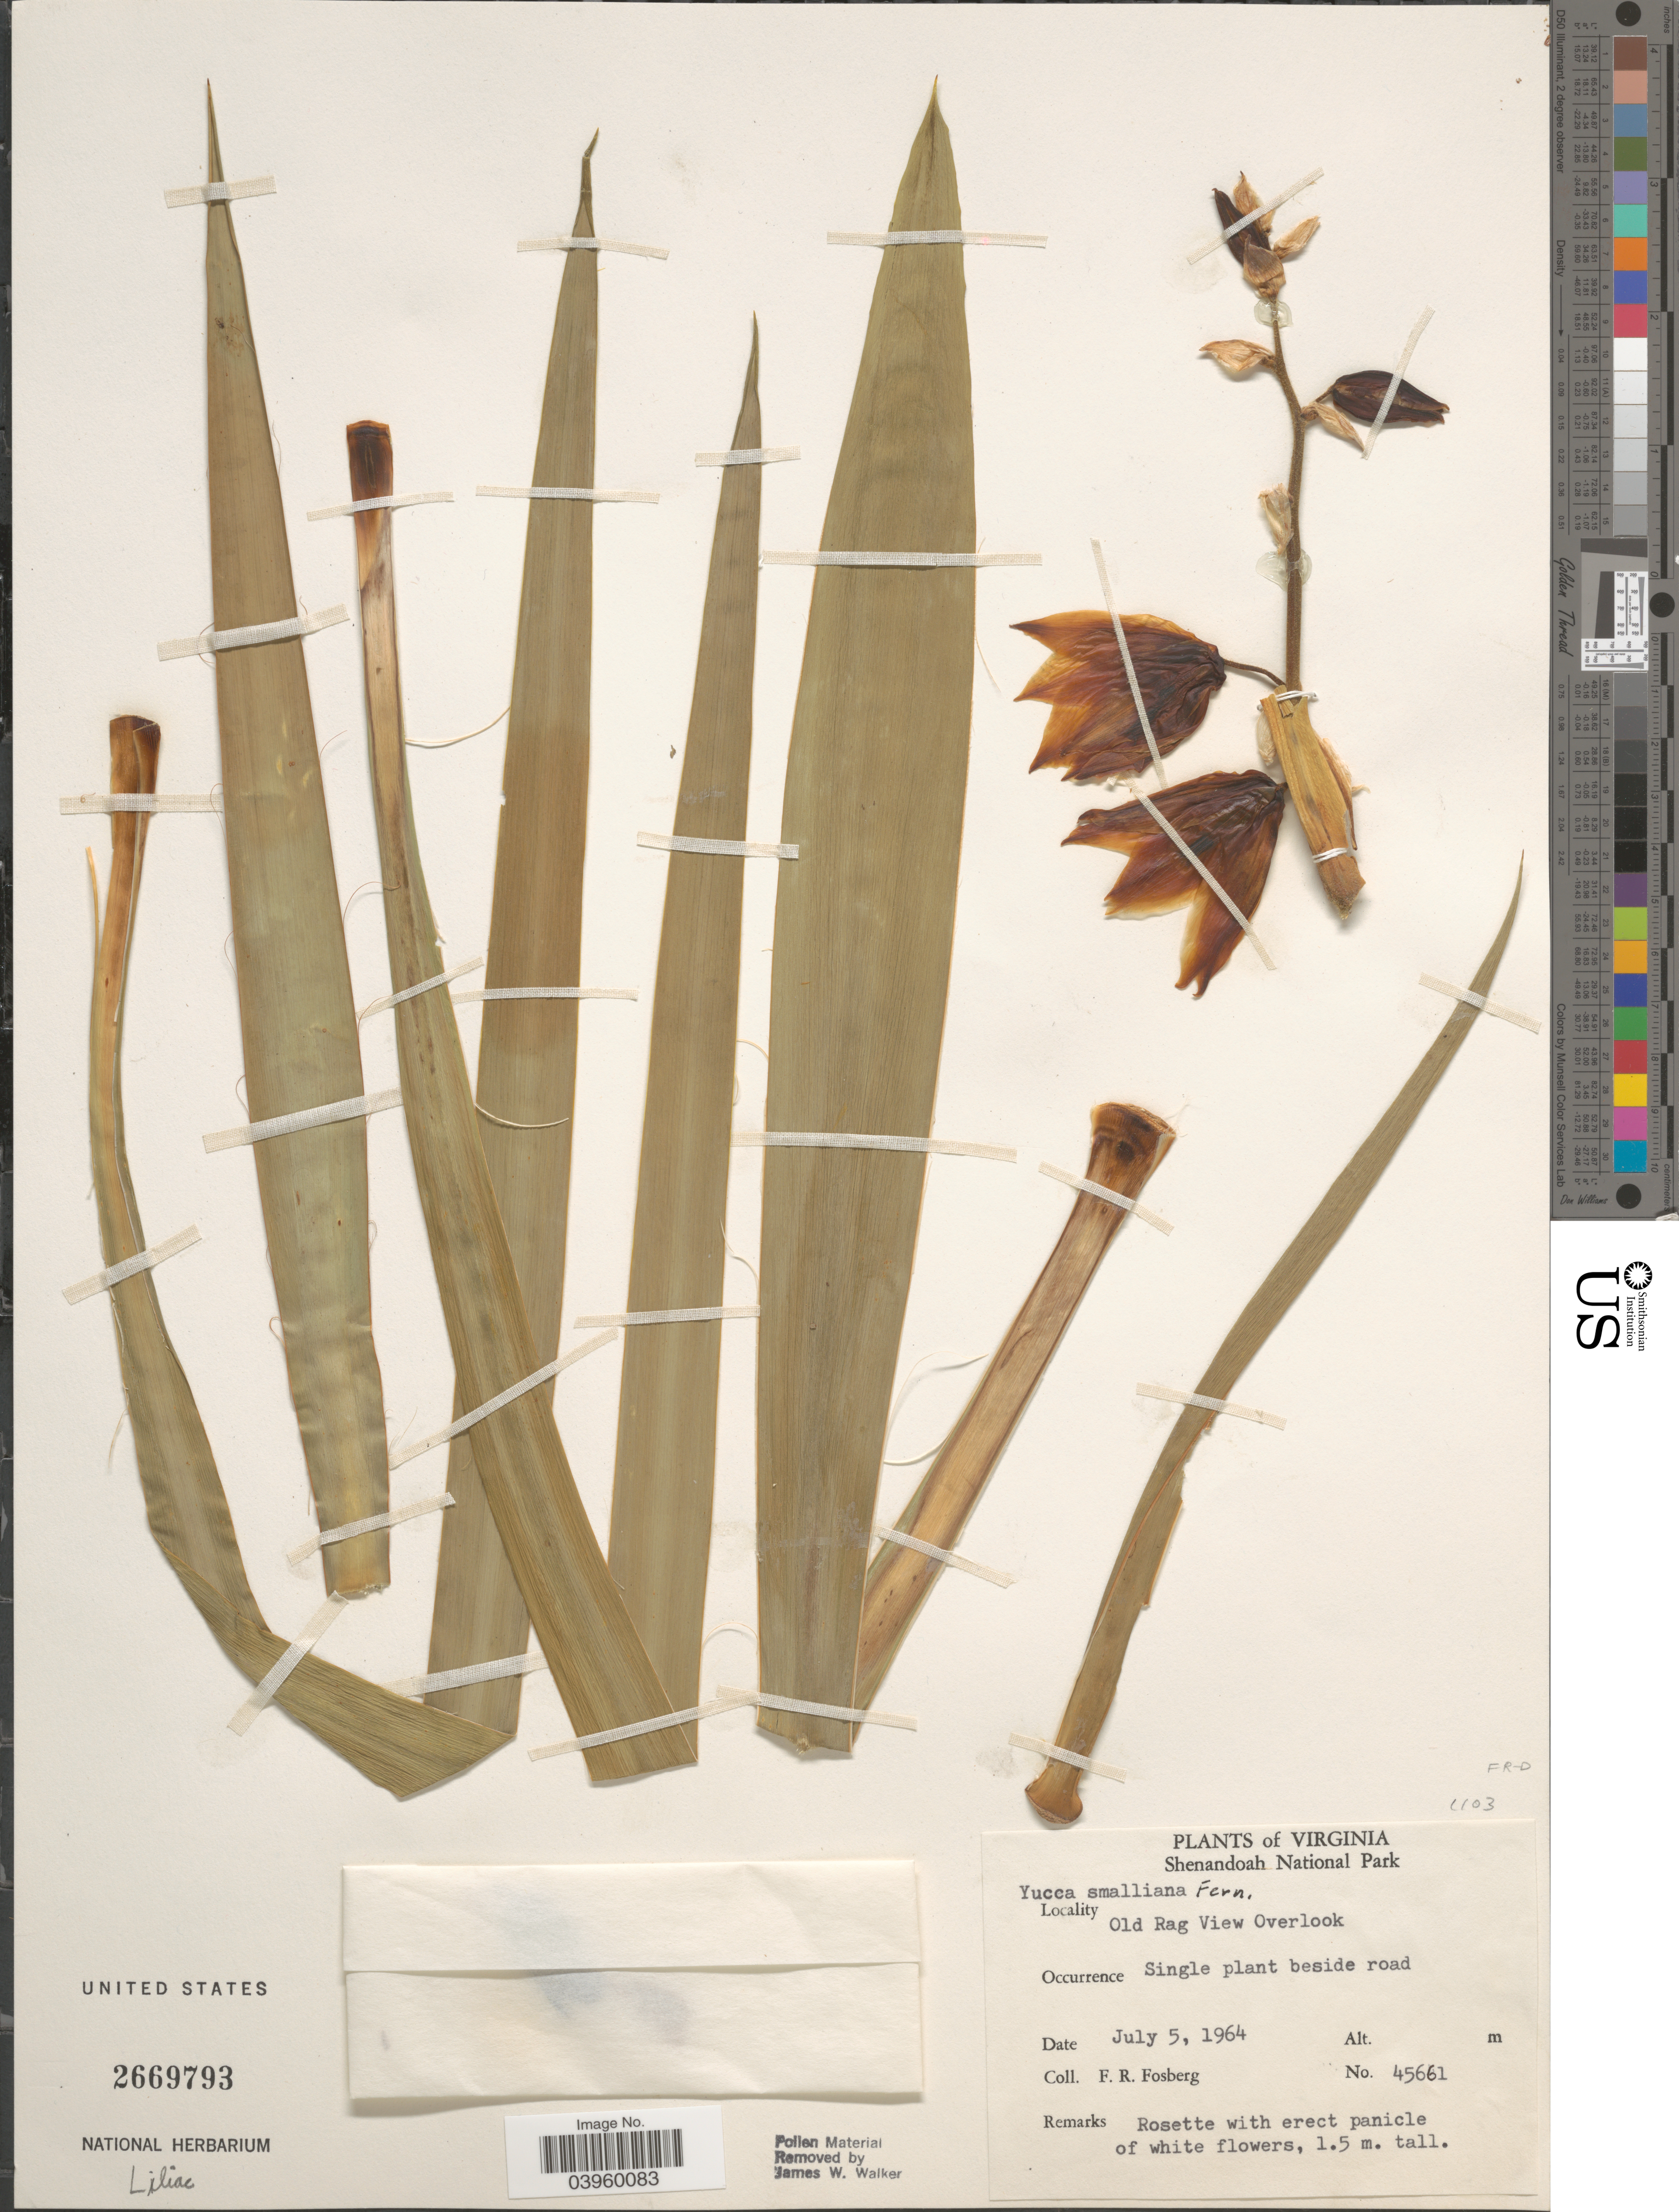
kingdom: Plantae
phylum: Tracheophyta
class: Liliopsida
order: Asparagales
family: Asparagaceae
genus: Yucca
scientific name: Yucca smalliana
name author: Fernald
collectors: F. R. Fosberg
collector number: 45661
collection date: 1964-07-05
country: United States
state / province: Virginia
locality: Shenandoah National Park. Old Rag View Overlook.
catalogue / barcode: US 2669793